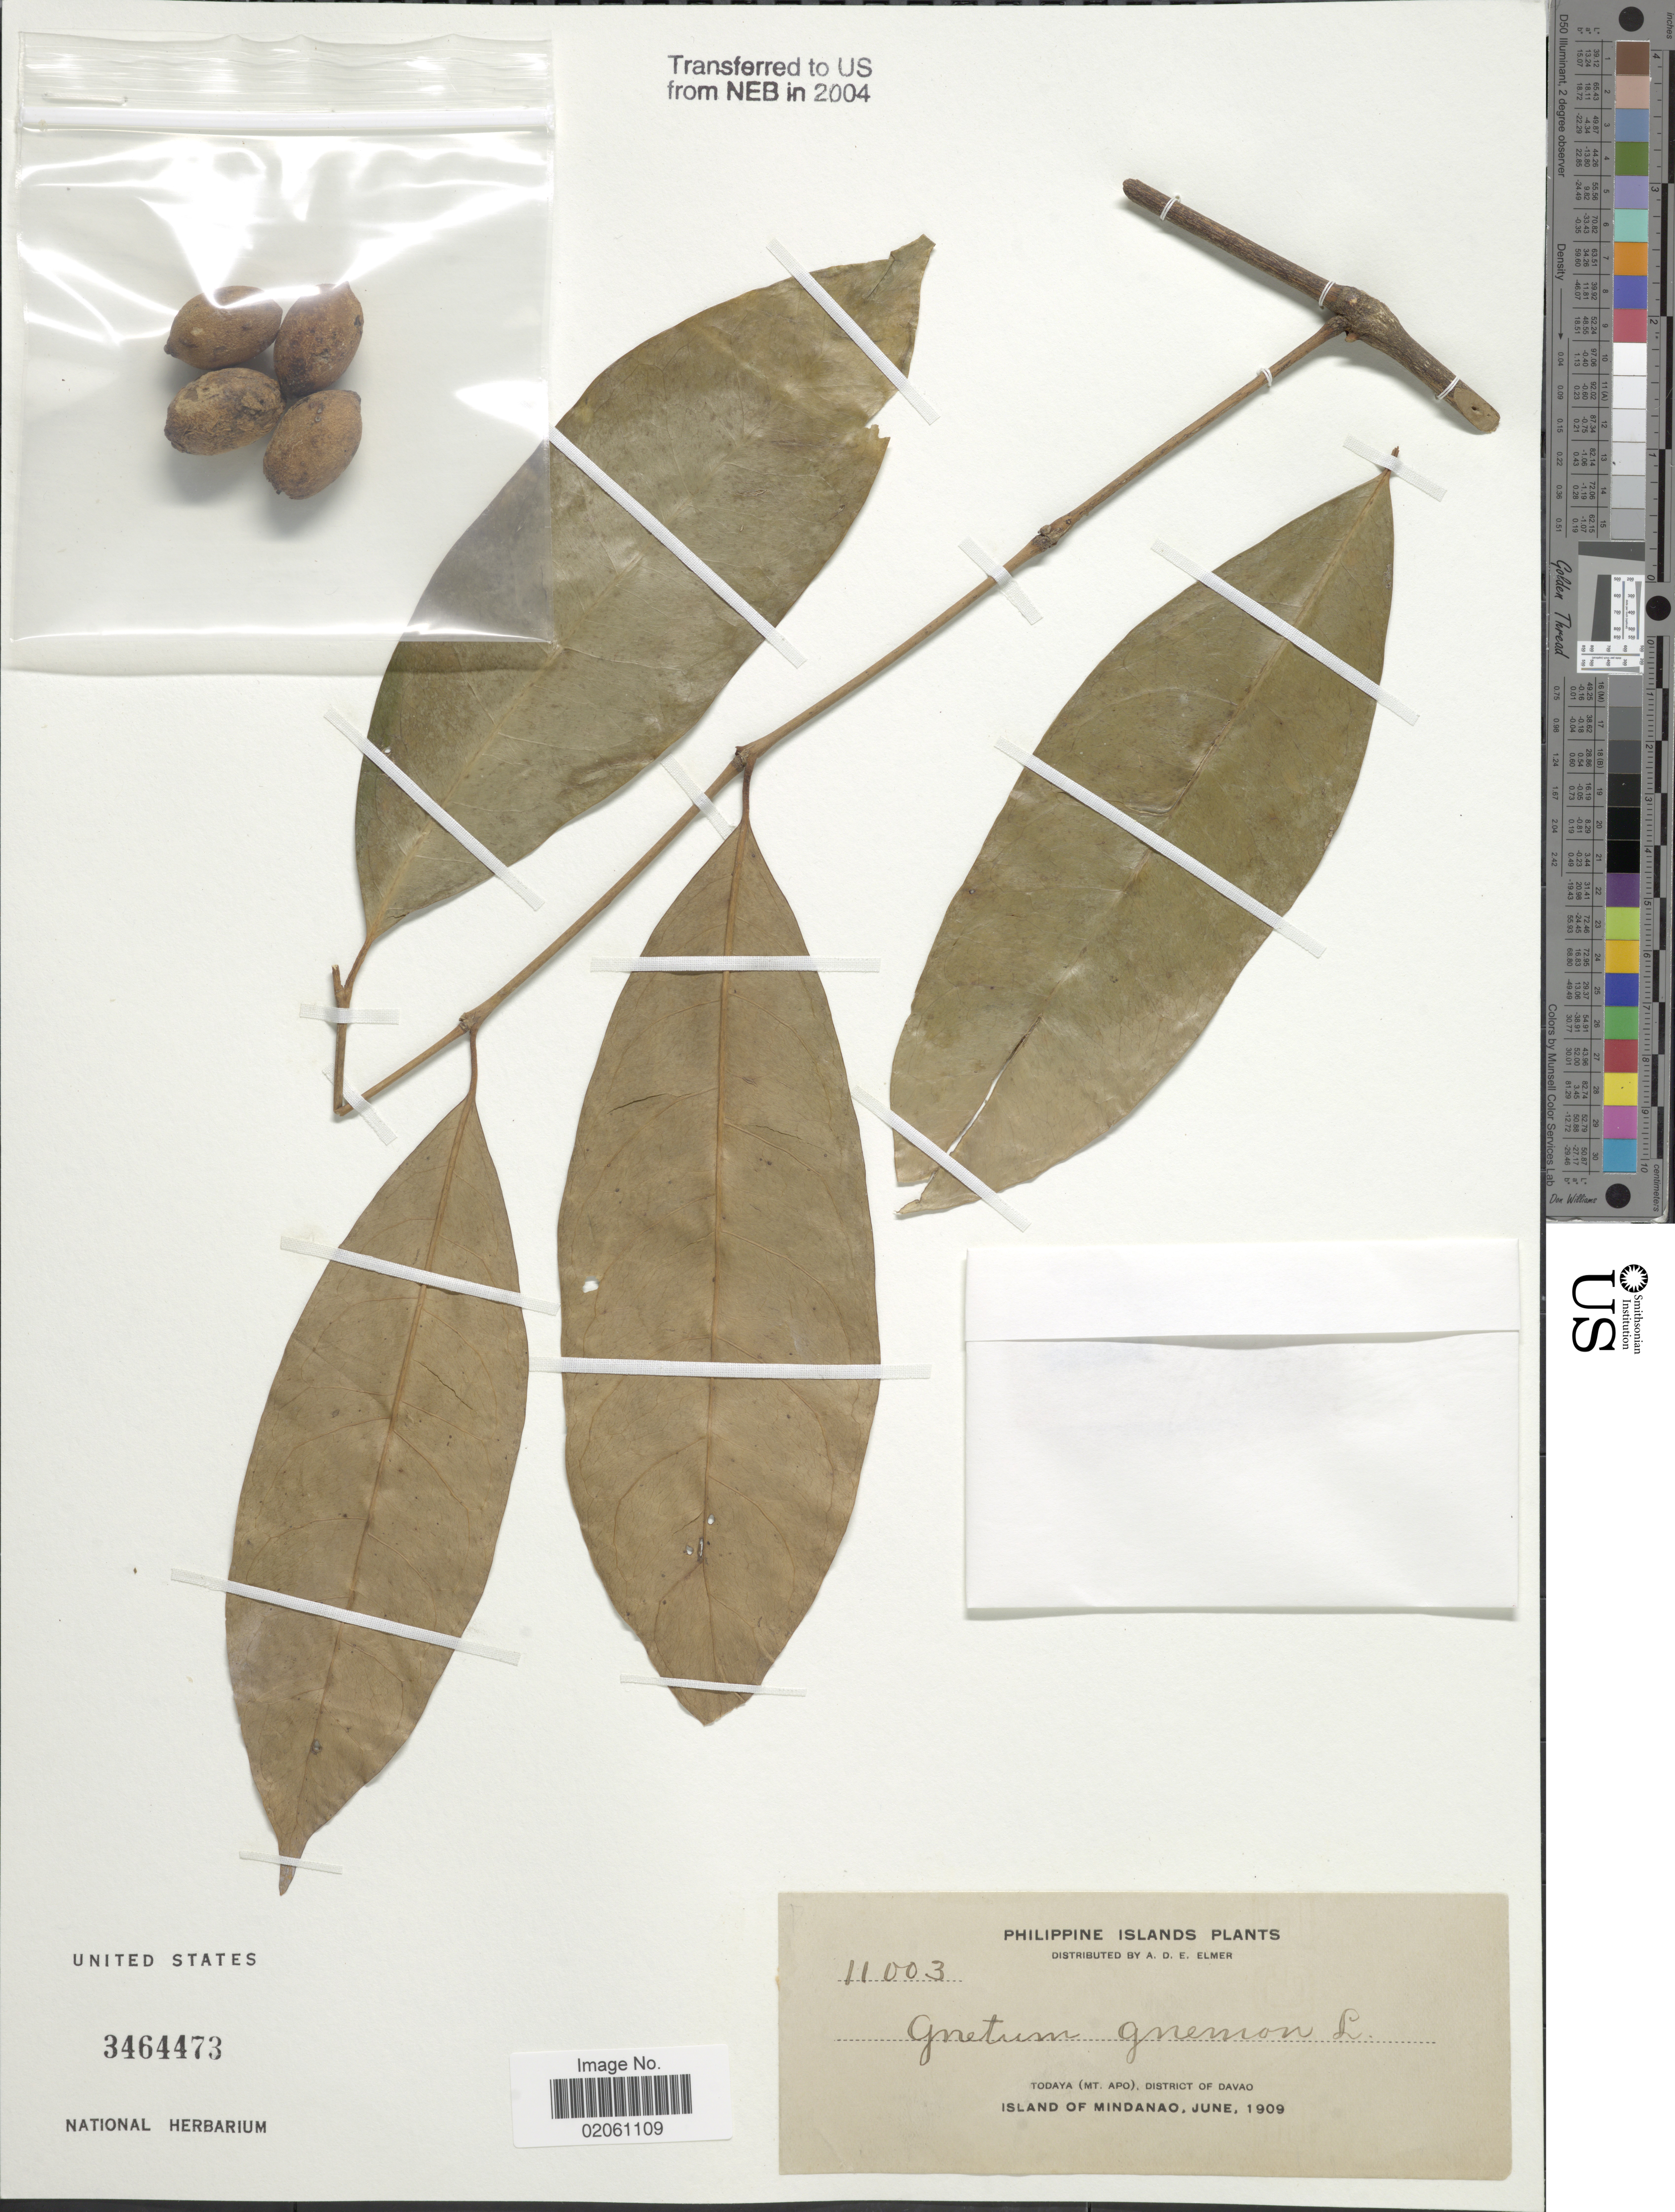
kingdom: Plantae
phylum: Tracheophyta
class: Gnetopsida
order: Gnetales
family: Gnetaceae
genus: Gnetum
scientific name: Gnetum gnemon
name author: L.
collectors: A. D. E. Elmer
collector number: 11003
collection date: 1909-06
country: Philippines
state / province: Davao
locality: Todaya (Mt. Apo). Island of Mindanao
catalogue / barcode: US 3464473